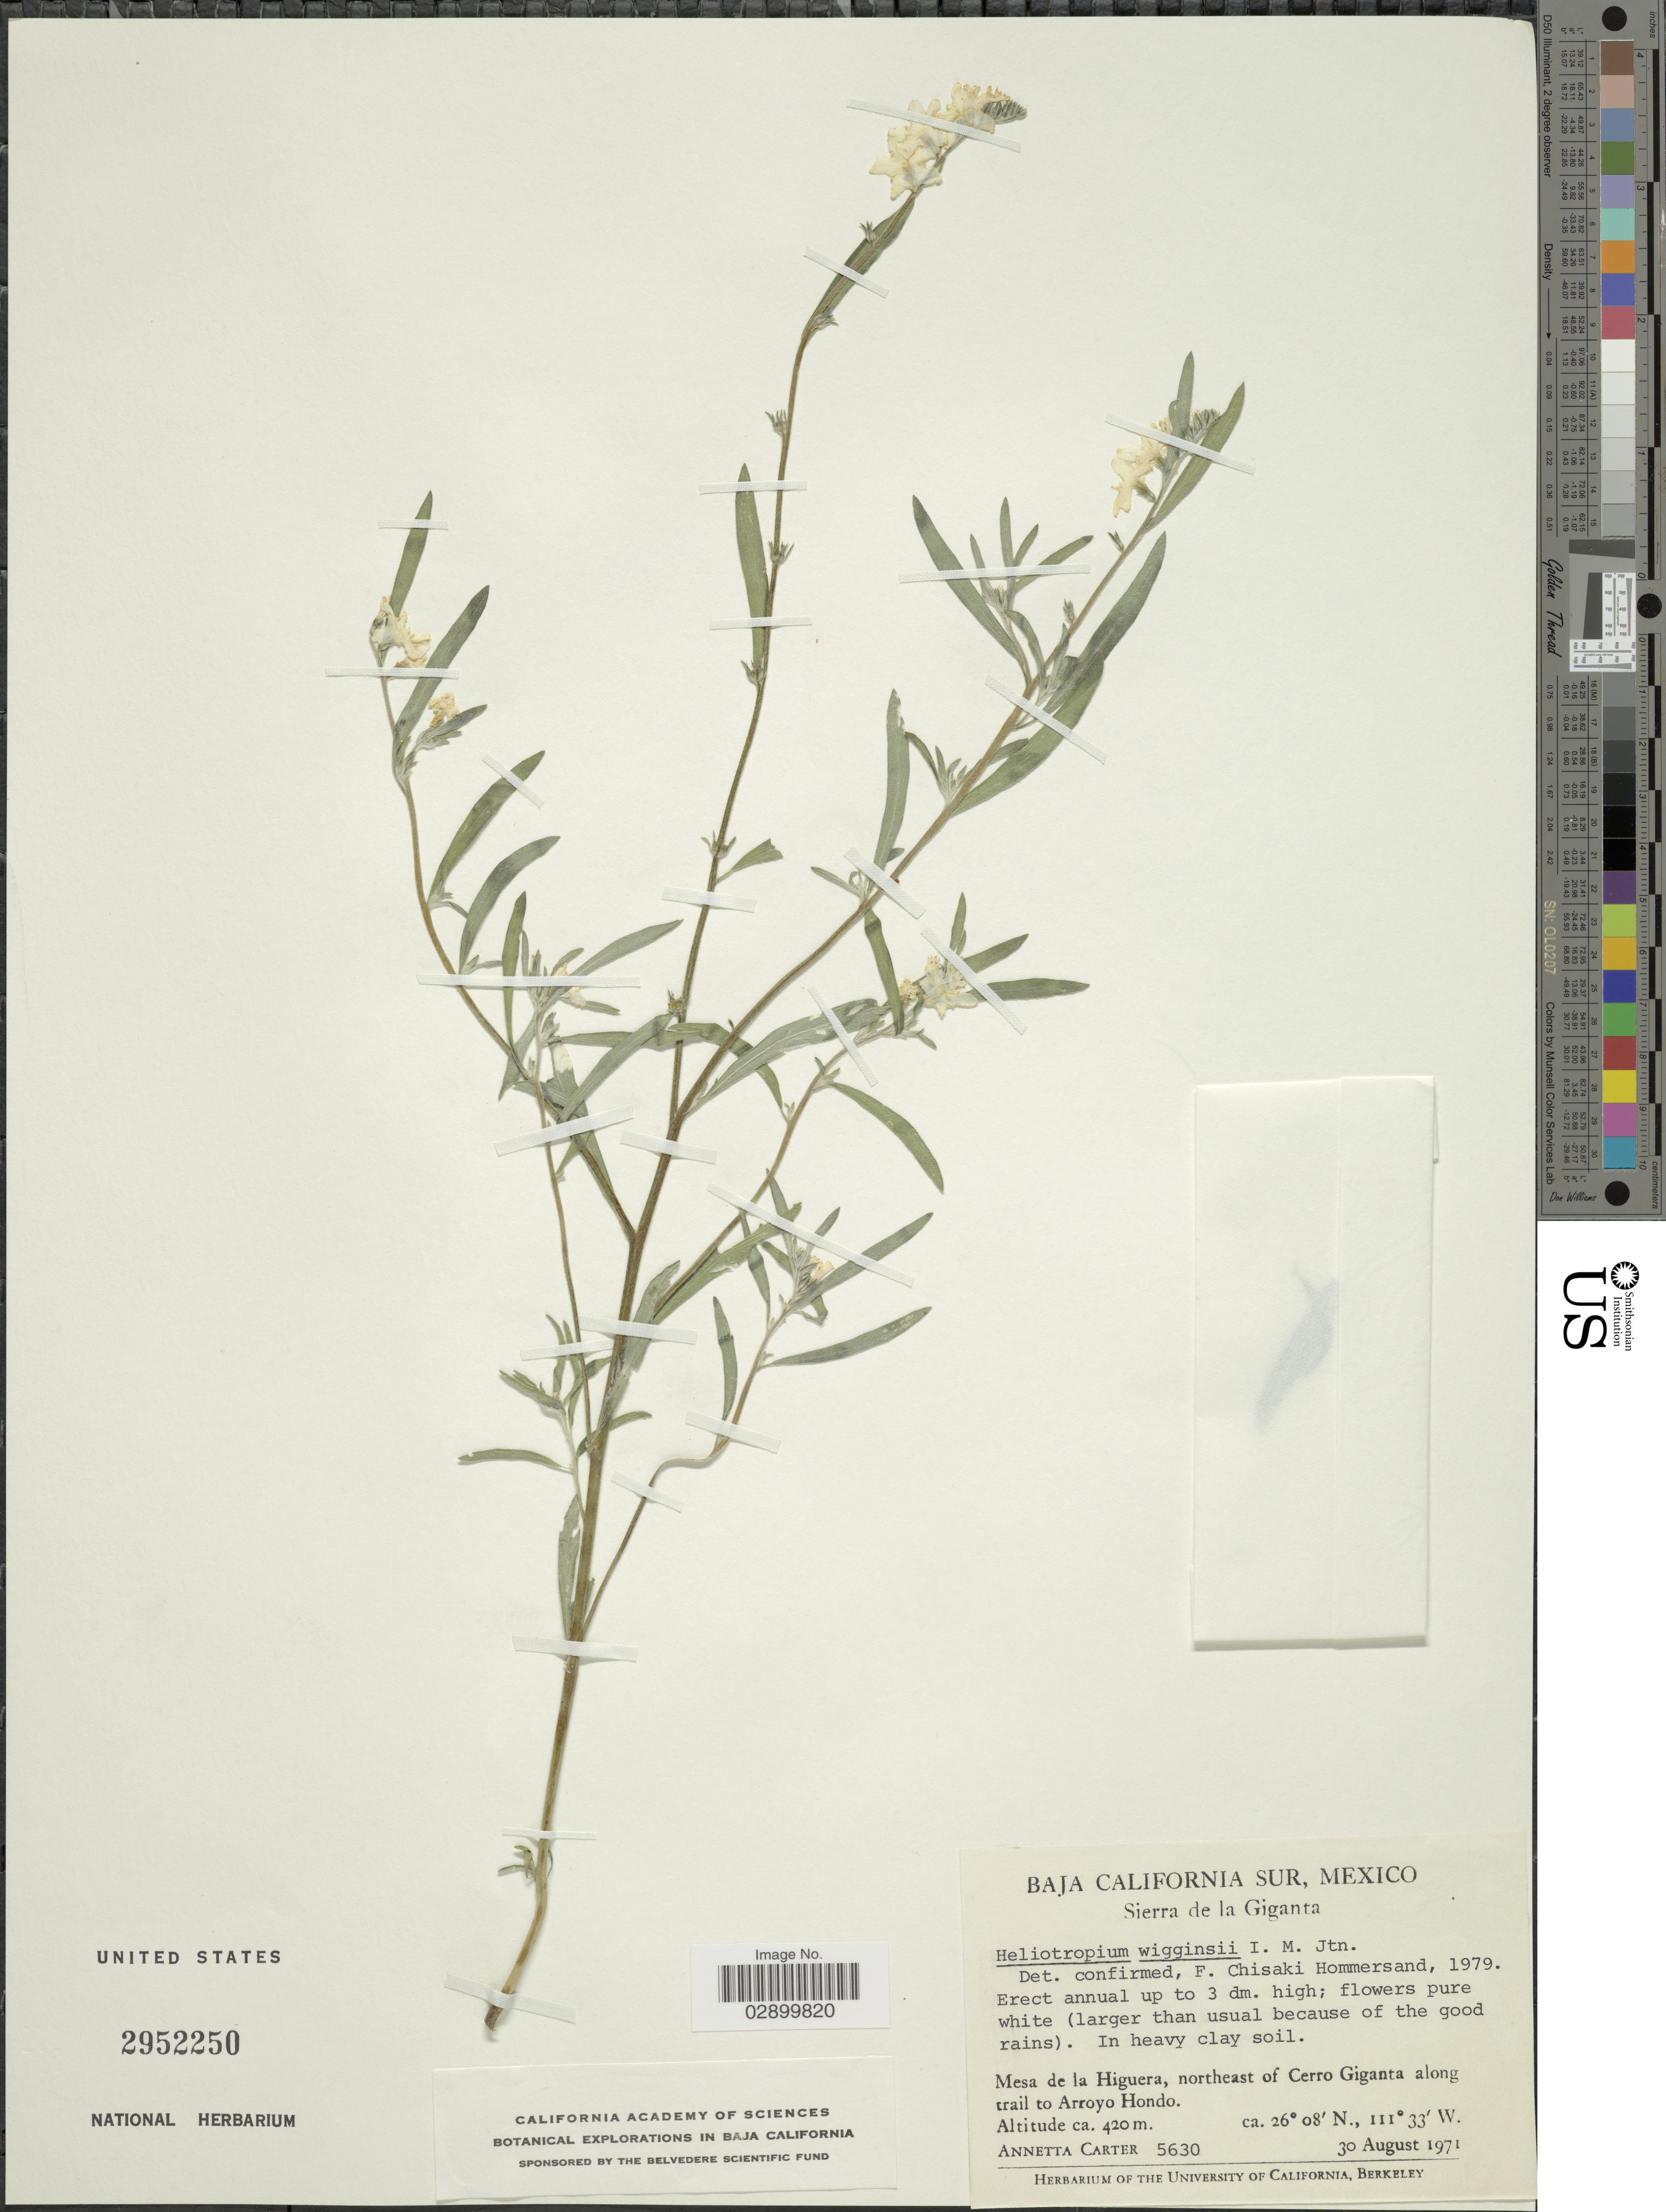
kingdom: Plantae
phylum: Tracheophyta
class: Magnoliopsida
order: Boraginales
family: Heliotropiaceae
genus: Heliotropium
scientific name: Heliotropium wigginsii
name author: I.M. Johnst.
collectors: A. Carter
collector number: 5630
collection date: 1971-08-30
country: Mexico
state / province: Baja California Sur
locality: Sierra de la Giganta. Mesa de la Higuera, northeast of Cerro Giganta along trail to Arroyo Hondo.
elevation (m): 420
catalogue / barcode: US 2952250